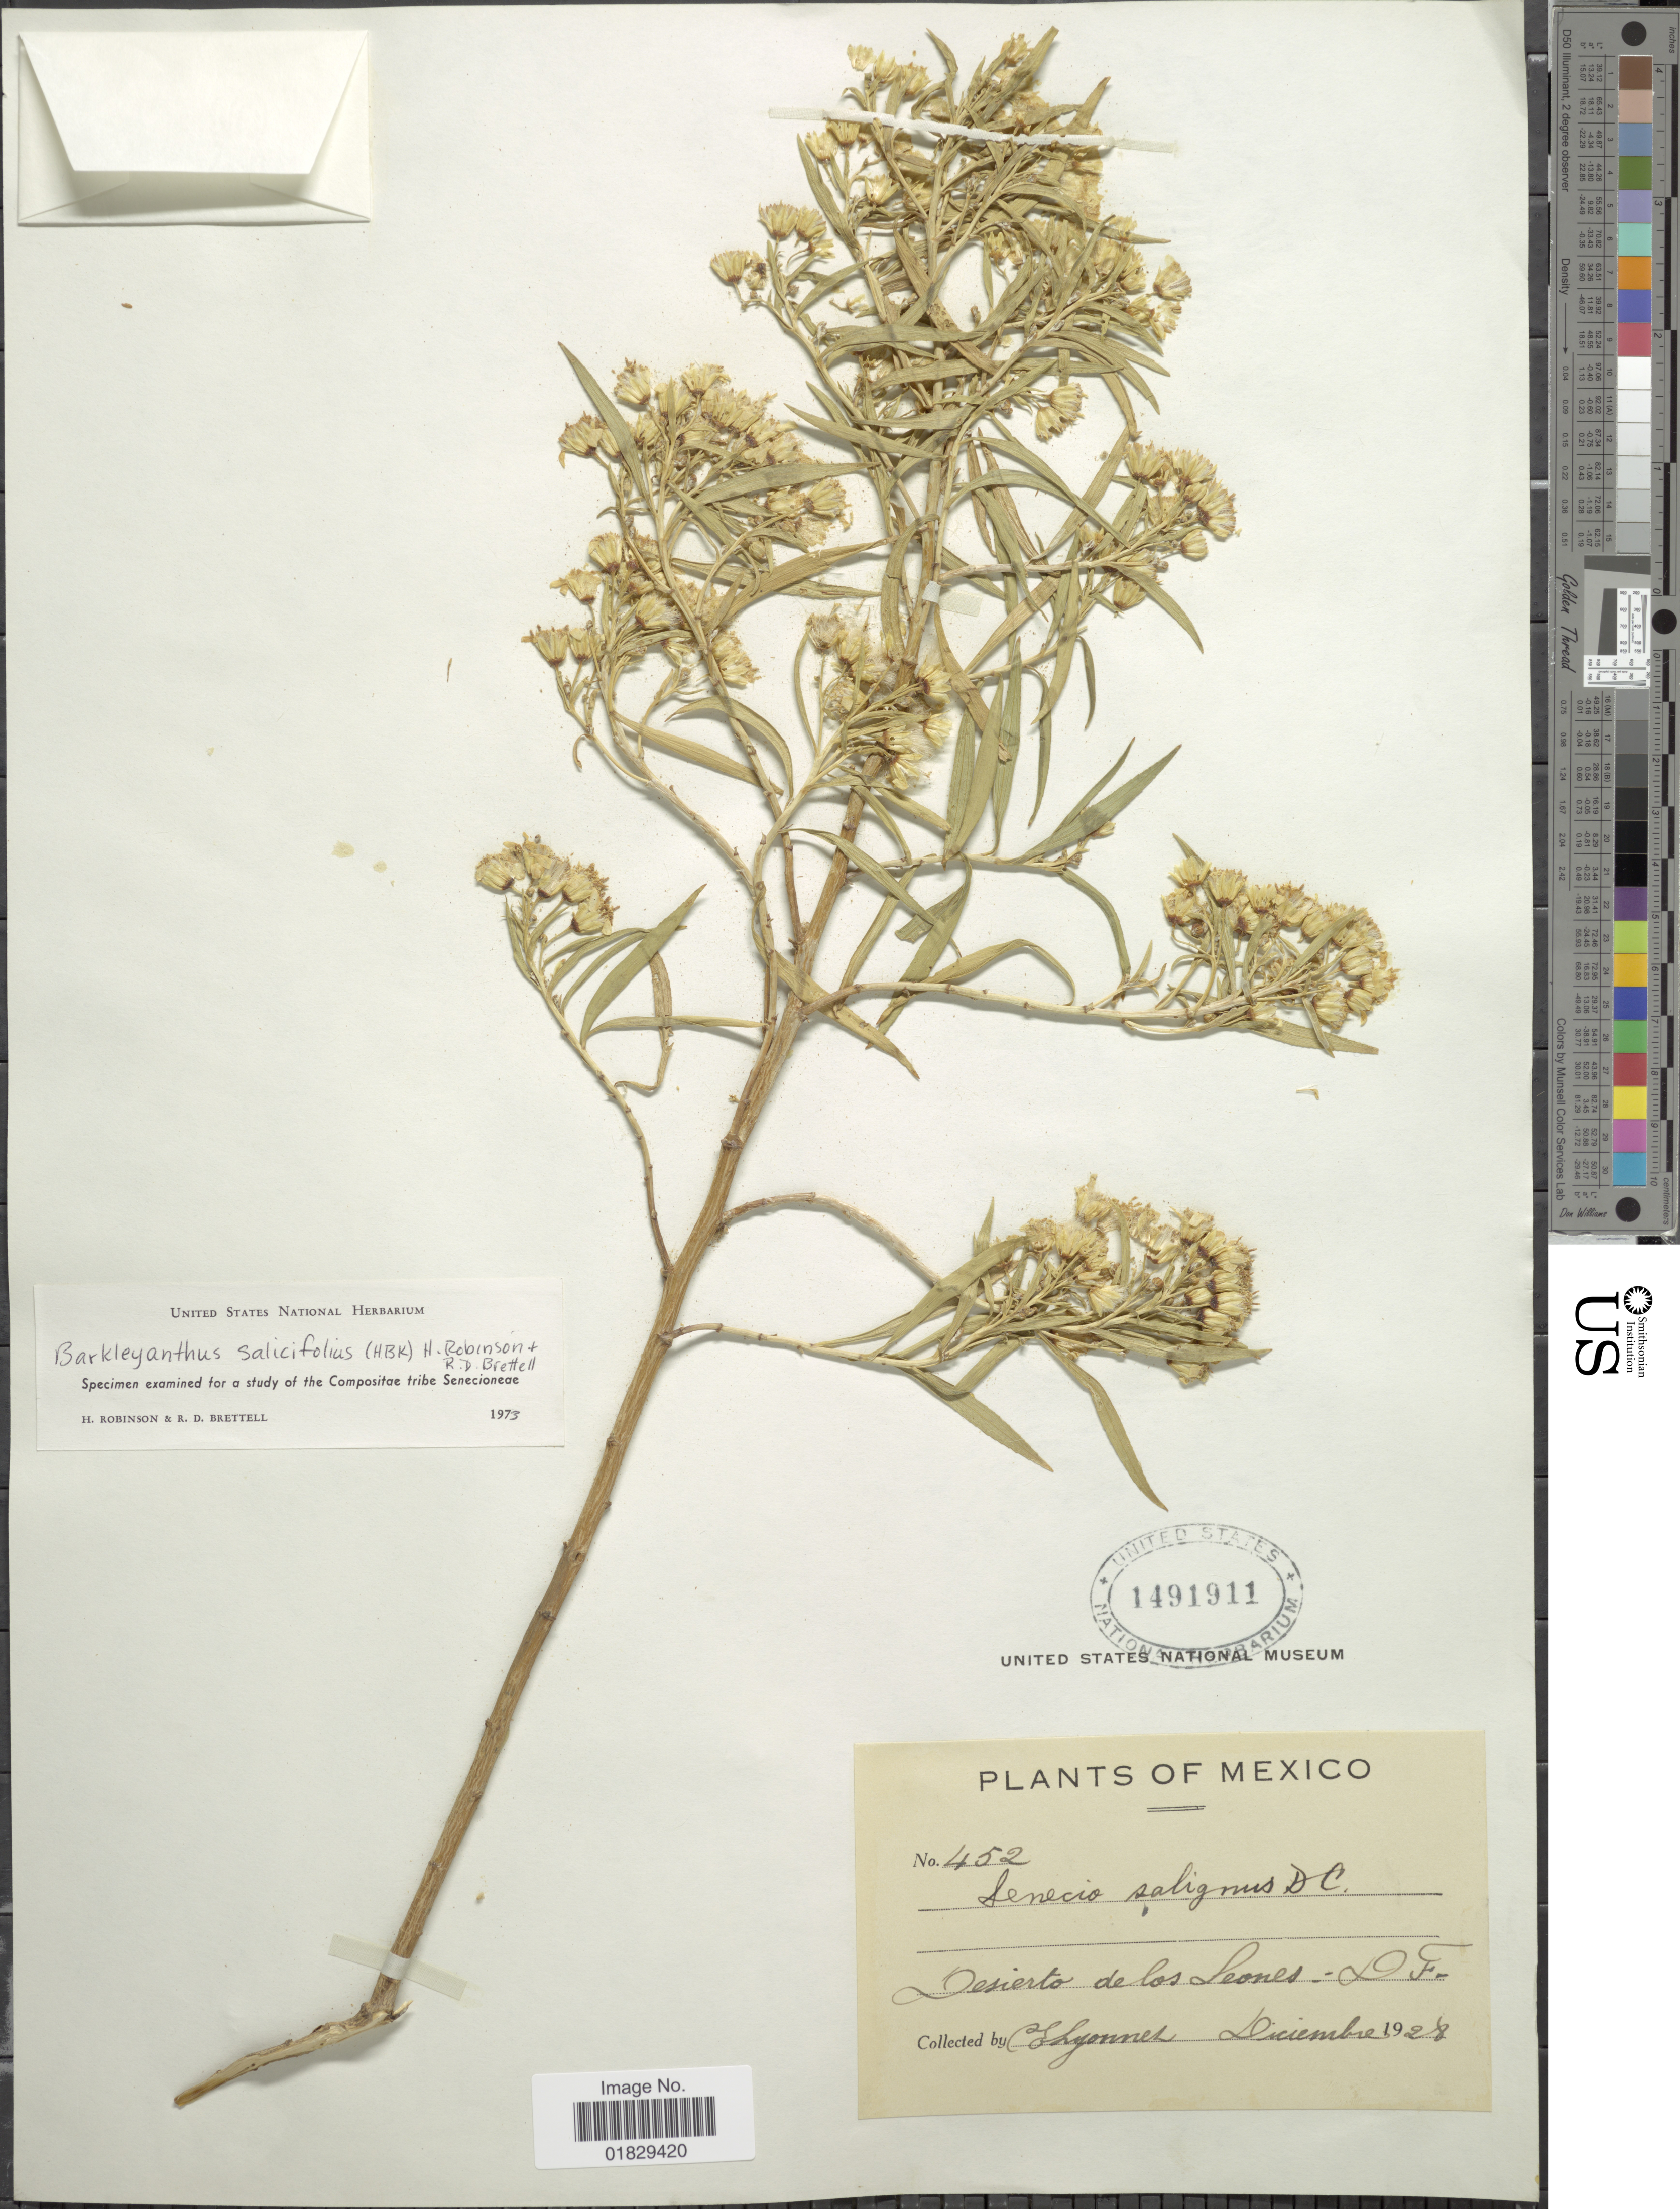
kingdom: Plantae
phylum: Tracheophyta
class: Magnoliopsida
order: Asterales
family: Asteraceae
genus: Barkleyanthus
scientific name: Barkleyanthus salicifolius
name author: (Kunth) H. Rob. & Brettell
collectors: P. Lyonnet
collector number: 452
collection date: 1928-12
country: Mexico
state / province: Distrito Federal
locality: Desierto de los Leones - D.F.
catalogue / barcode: US 1491911